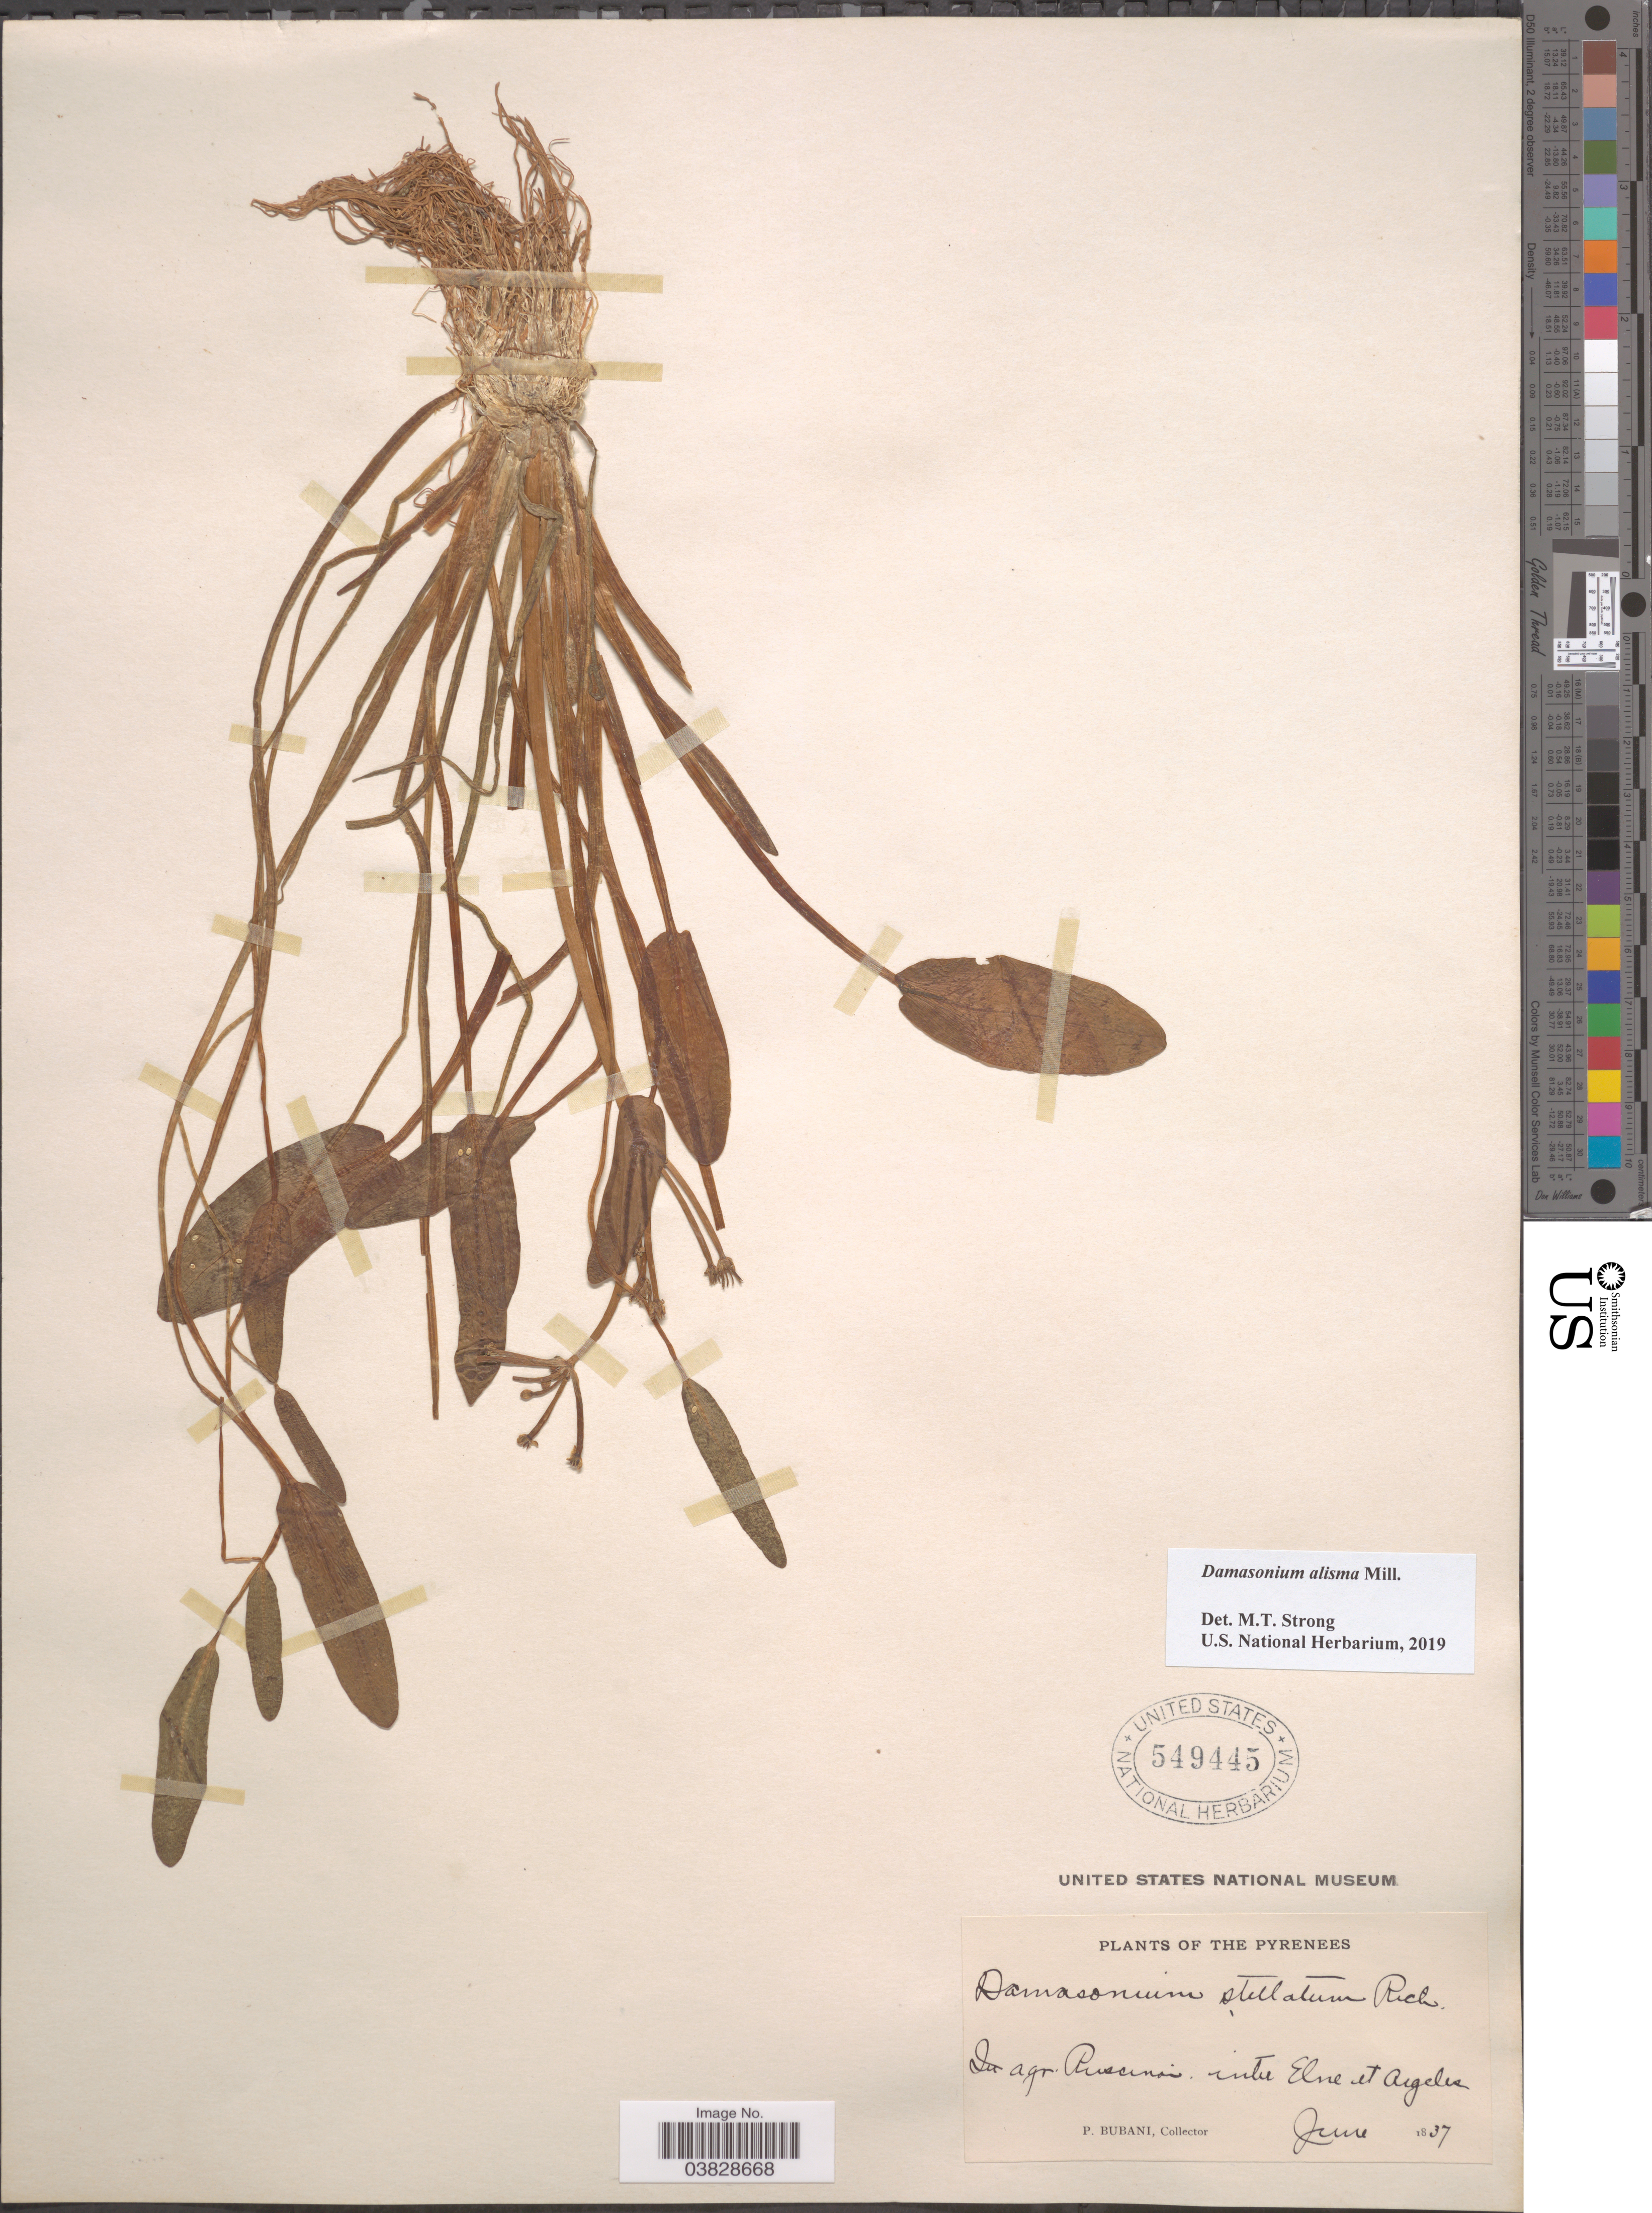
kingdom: Plantae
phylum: Tracheophyta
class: Liliopsida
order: Alismatales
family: Alismataceae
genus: Damasonium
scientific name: Damasonium alisma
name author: Mill.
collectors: P. Bubani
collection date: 1837-06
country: France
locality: The Pyrenees. In agr. Puscani intre Elne et Argeles.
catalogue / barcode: US 549445